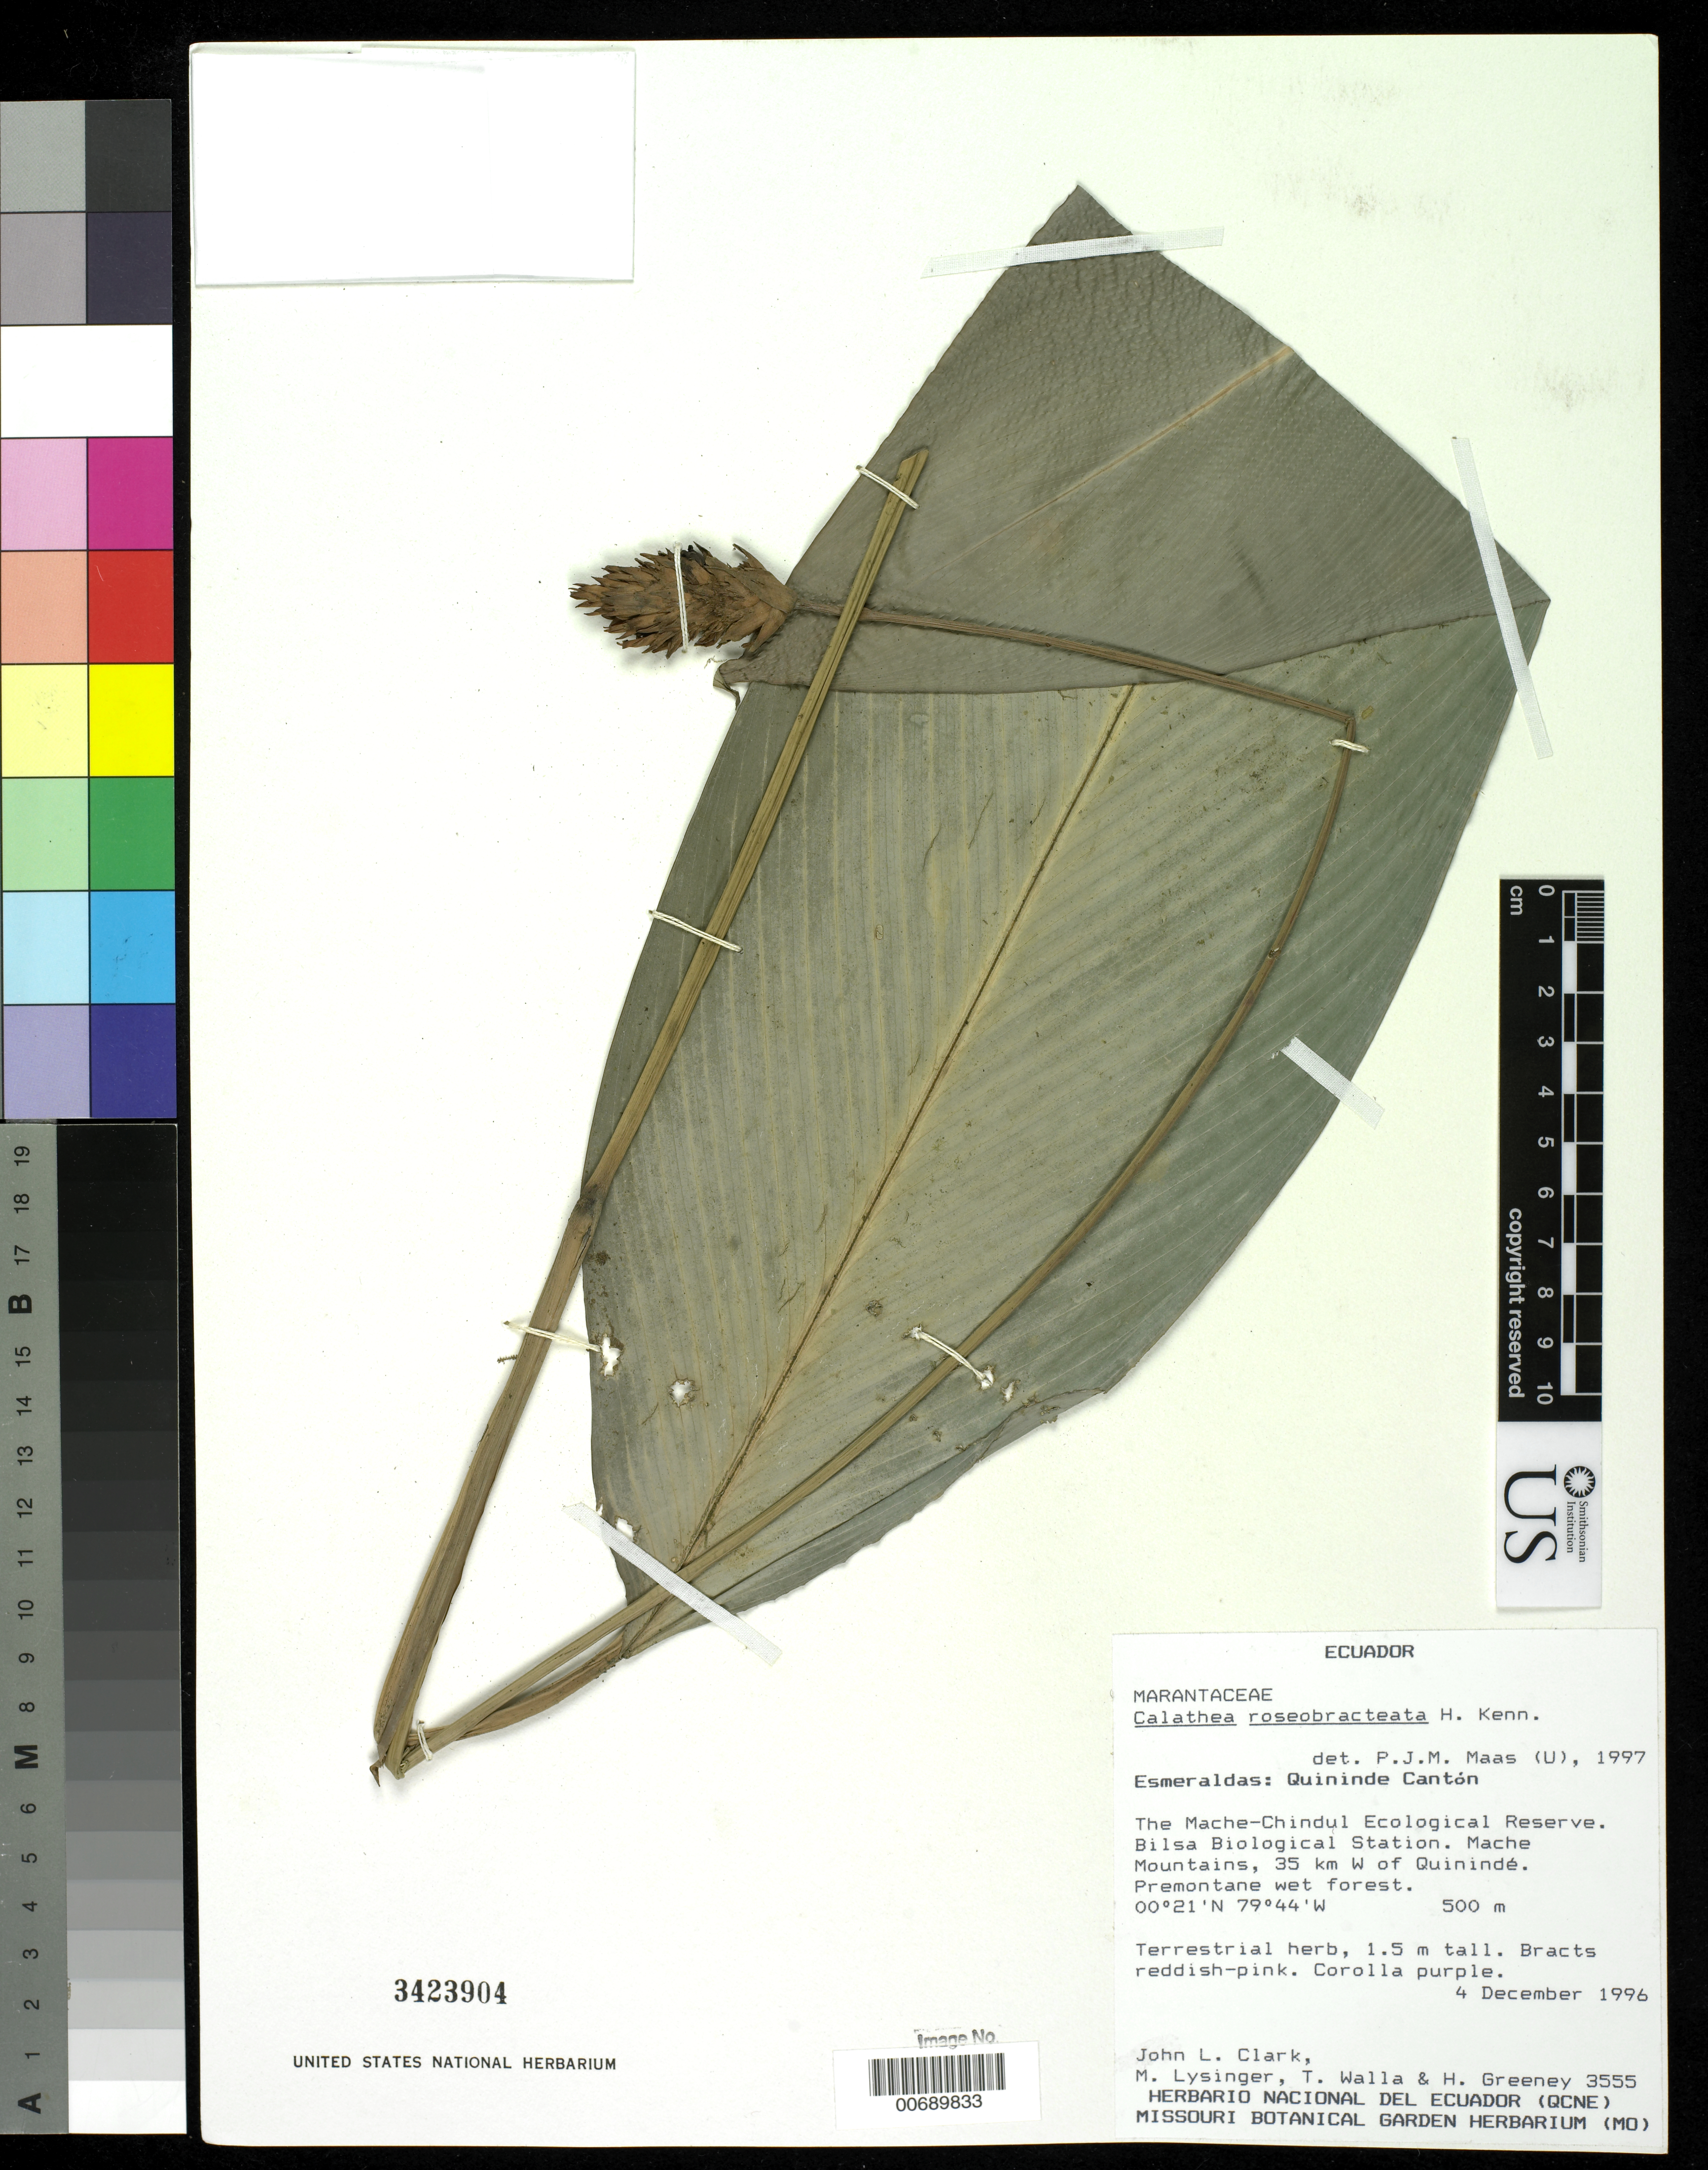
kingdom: Plantae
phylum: Tracheophyta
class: Liliopsida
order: Zingiberales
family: Marantaceae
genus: Goeppertia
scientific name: Goeppertia roseobracteata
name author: (H. Kenn.) Borchs. & S. Suárez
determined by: Strong, M. T., (US), Smithsonian Institution - National Museum of Natural History (UNITED STATES)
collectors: J. L. Clark, M. Lysinger, T. Walla & H. Greeney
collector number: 3555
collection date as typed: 04 Dec 1996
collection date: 1996-12-04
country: Ecuador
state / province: Esmeraldas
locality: Quininde Cantón, Mache-Chindul Ecological Reserve, Bilsa Biological Station.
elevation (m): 500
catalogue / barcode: US 3423904